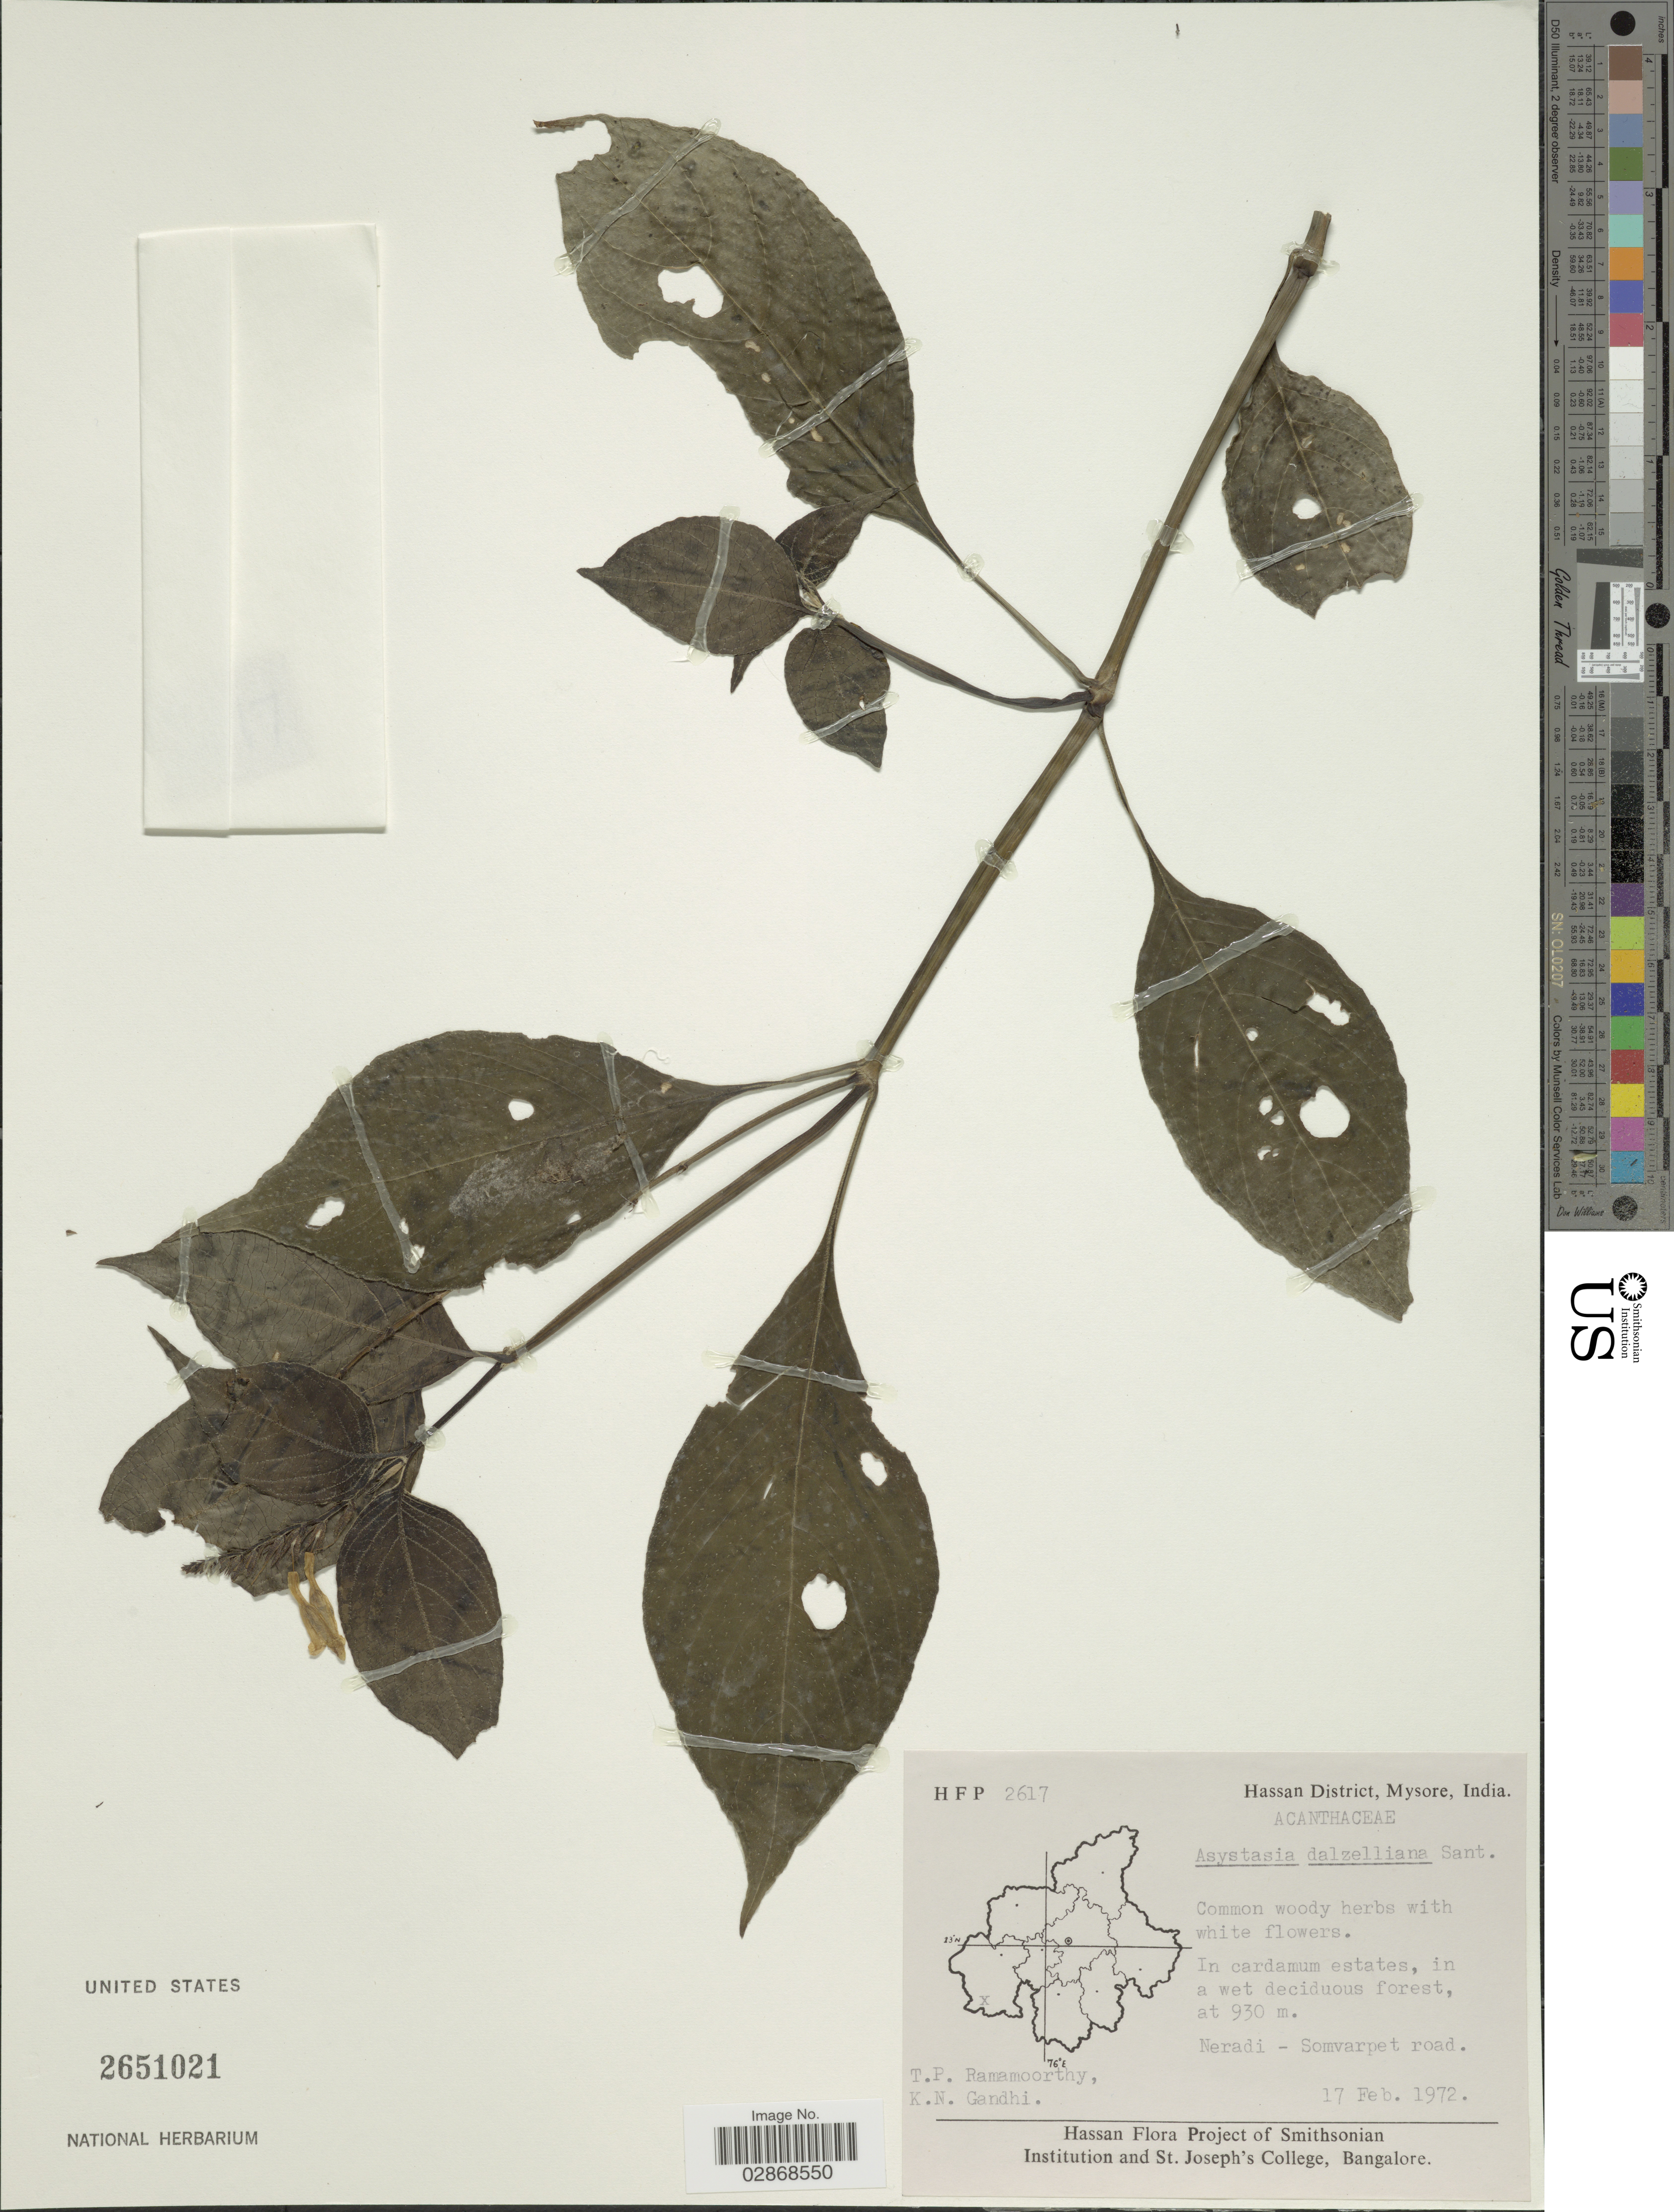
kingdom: Plantae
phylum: Tracheophyta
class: Magnoliopsida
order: Lamiales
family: Acanthaceae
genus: Asystasia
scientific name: Asystasia dalzelliana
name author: Santapau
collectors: T. P. Ramamoorthy & K. N. Gandhi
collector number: HFP2617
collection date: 1972-02-17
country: India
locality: Hassan District, Mysore. Neradi - Somvarpet road.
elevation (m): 930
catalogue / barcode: US 2651021